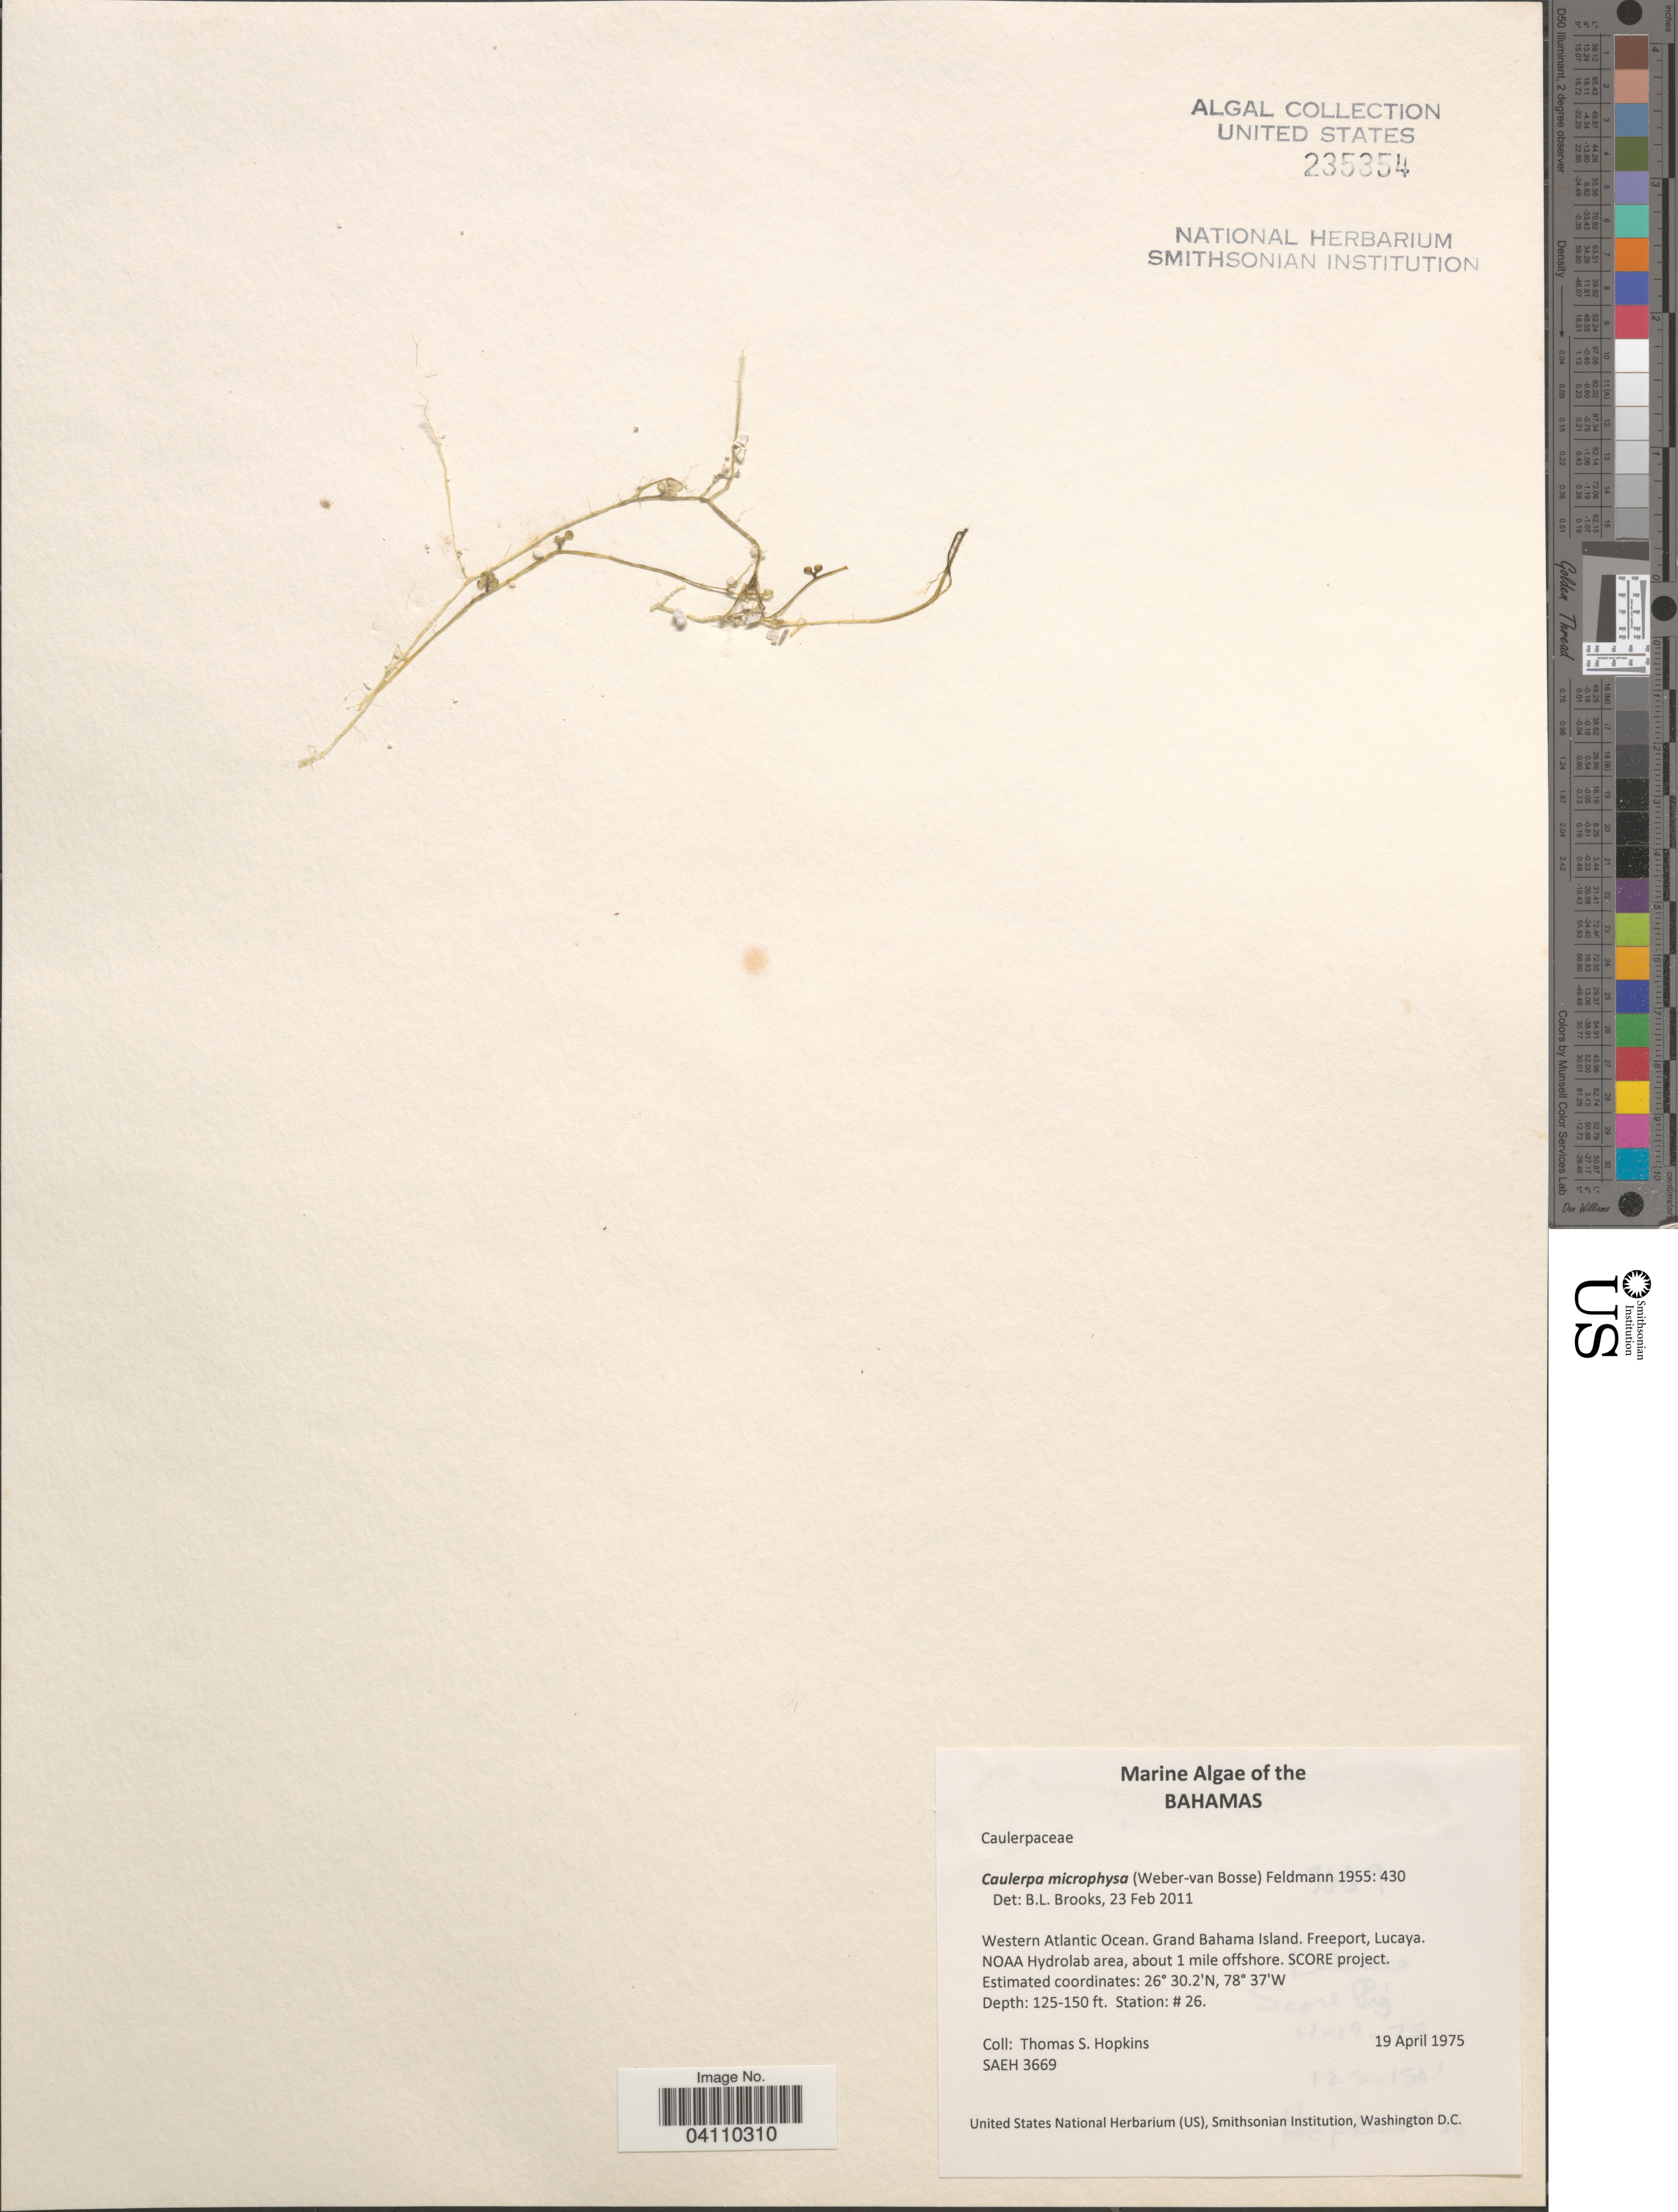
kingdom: Plantae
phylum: Chlorophyta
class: Ulvophyceae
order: Bryopsidales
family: Caulerpaceae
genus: Caulerpa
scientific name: Caulerpa microphysa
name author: (Weber Bosse) Feldmann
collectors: T. Hopkins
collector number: SAEH3669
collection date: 1975-04-19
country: Bahamas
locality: Western Atlantic Ocean. Grand Bahama Island. Freeport, Lucaya. NOAA Hydrolab area, about 1 mile offshore. SCORE project. Station: # 26.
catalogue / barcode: US 235354